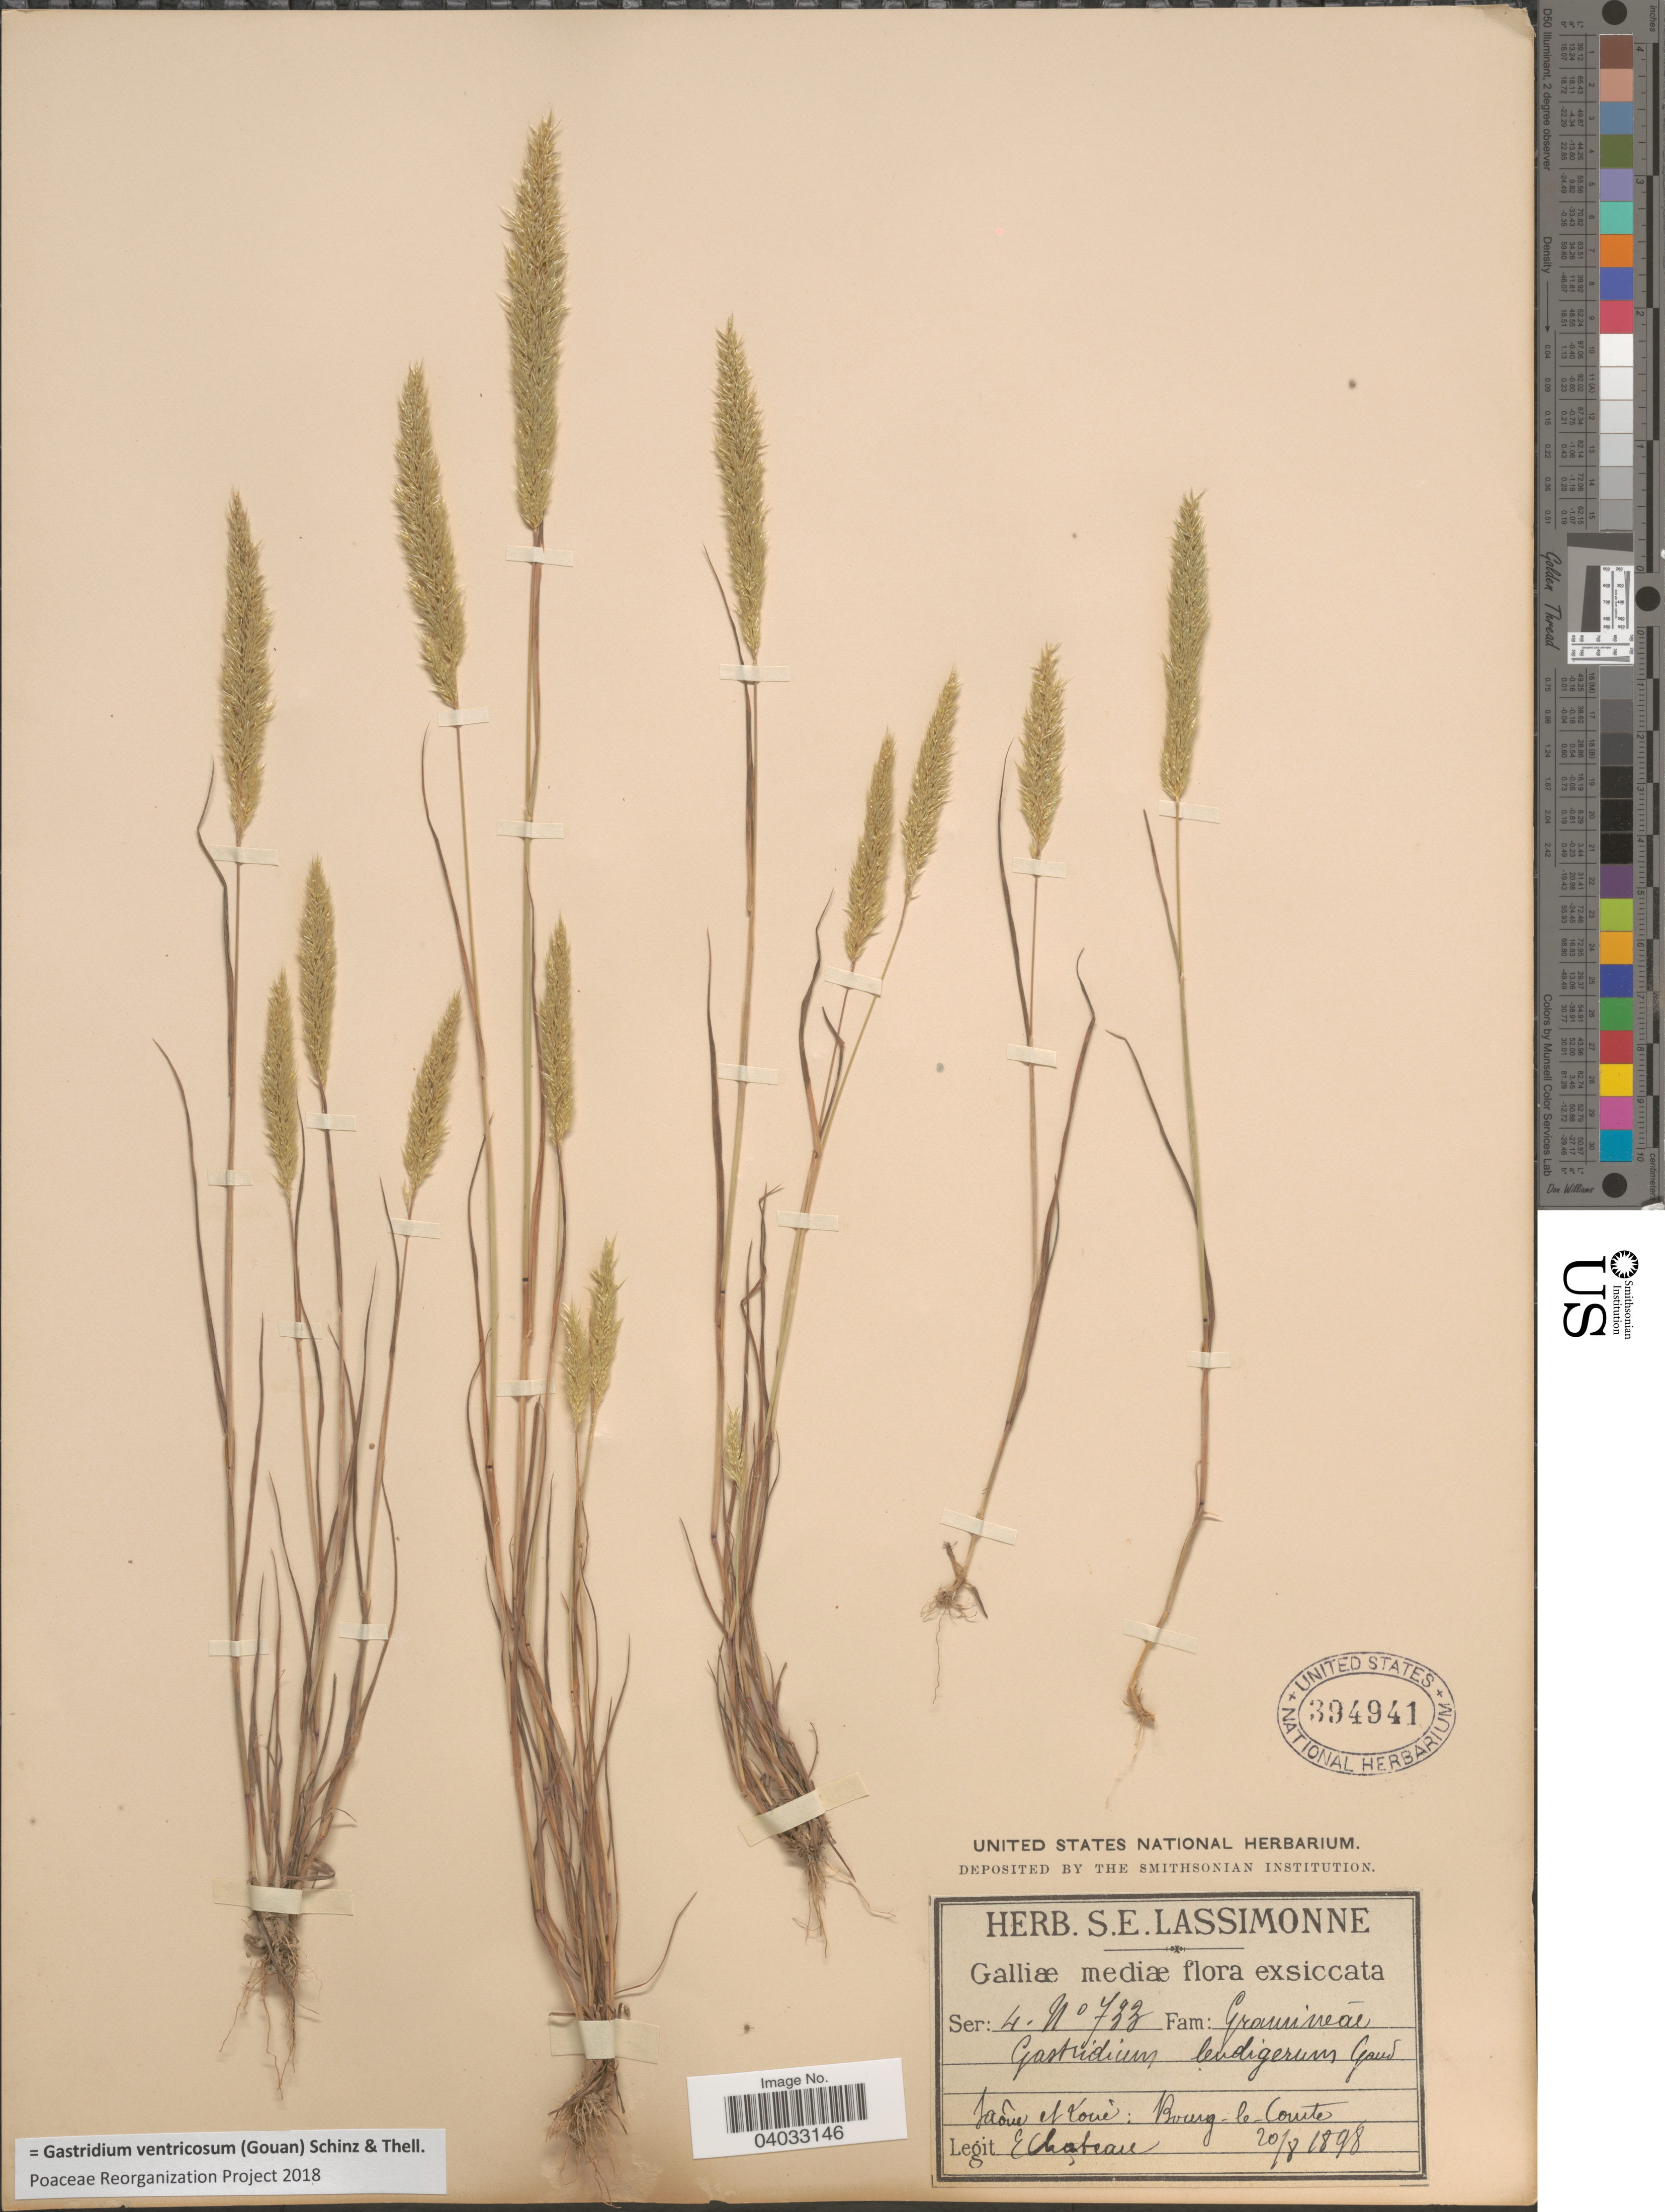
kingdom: Plantae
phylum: Tracheophyta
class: Liliopsida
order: Poales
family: Poaceae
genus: Gastridium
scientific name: Gastridium ventricosum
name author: (Gouan) Schinz & Thell.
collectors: E. Chateau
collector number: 733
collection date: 1898-08-20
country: France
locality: Galliæ mediæ. Saône-et-Loire. Bourg-le-Comte.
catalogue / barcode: US 394941